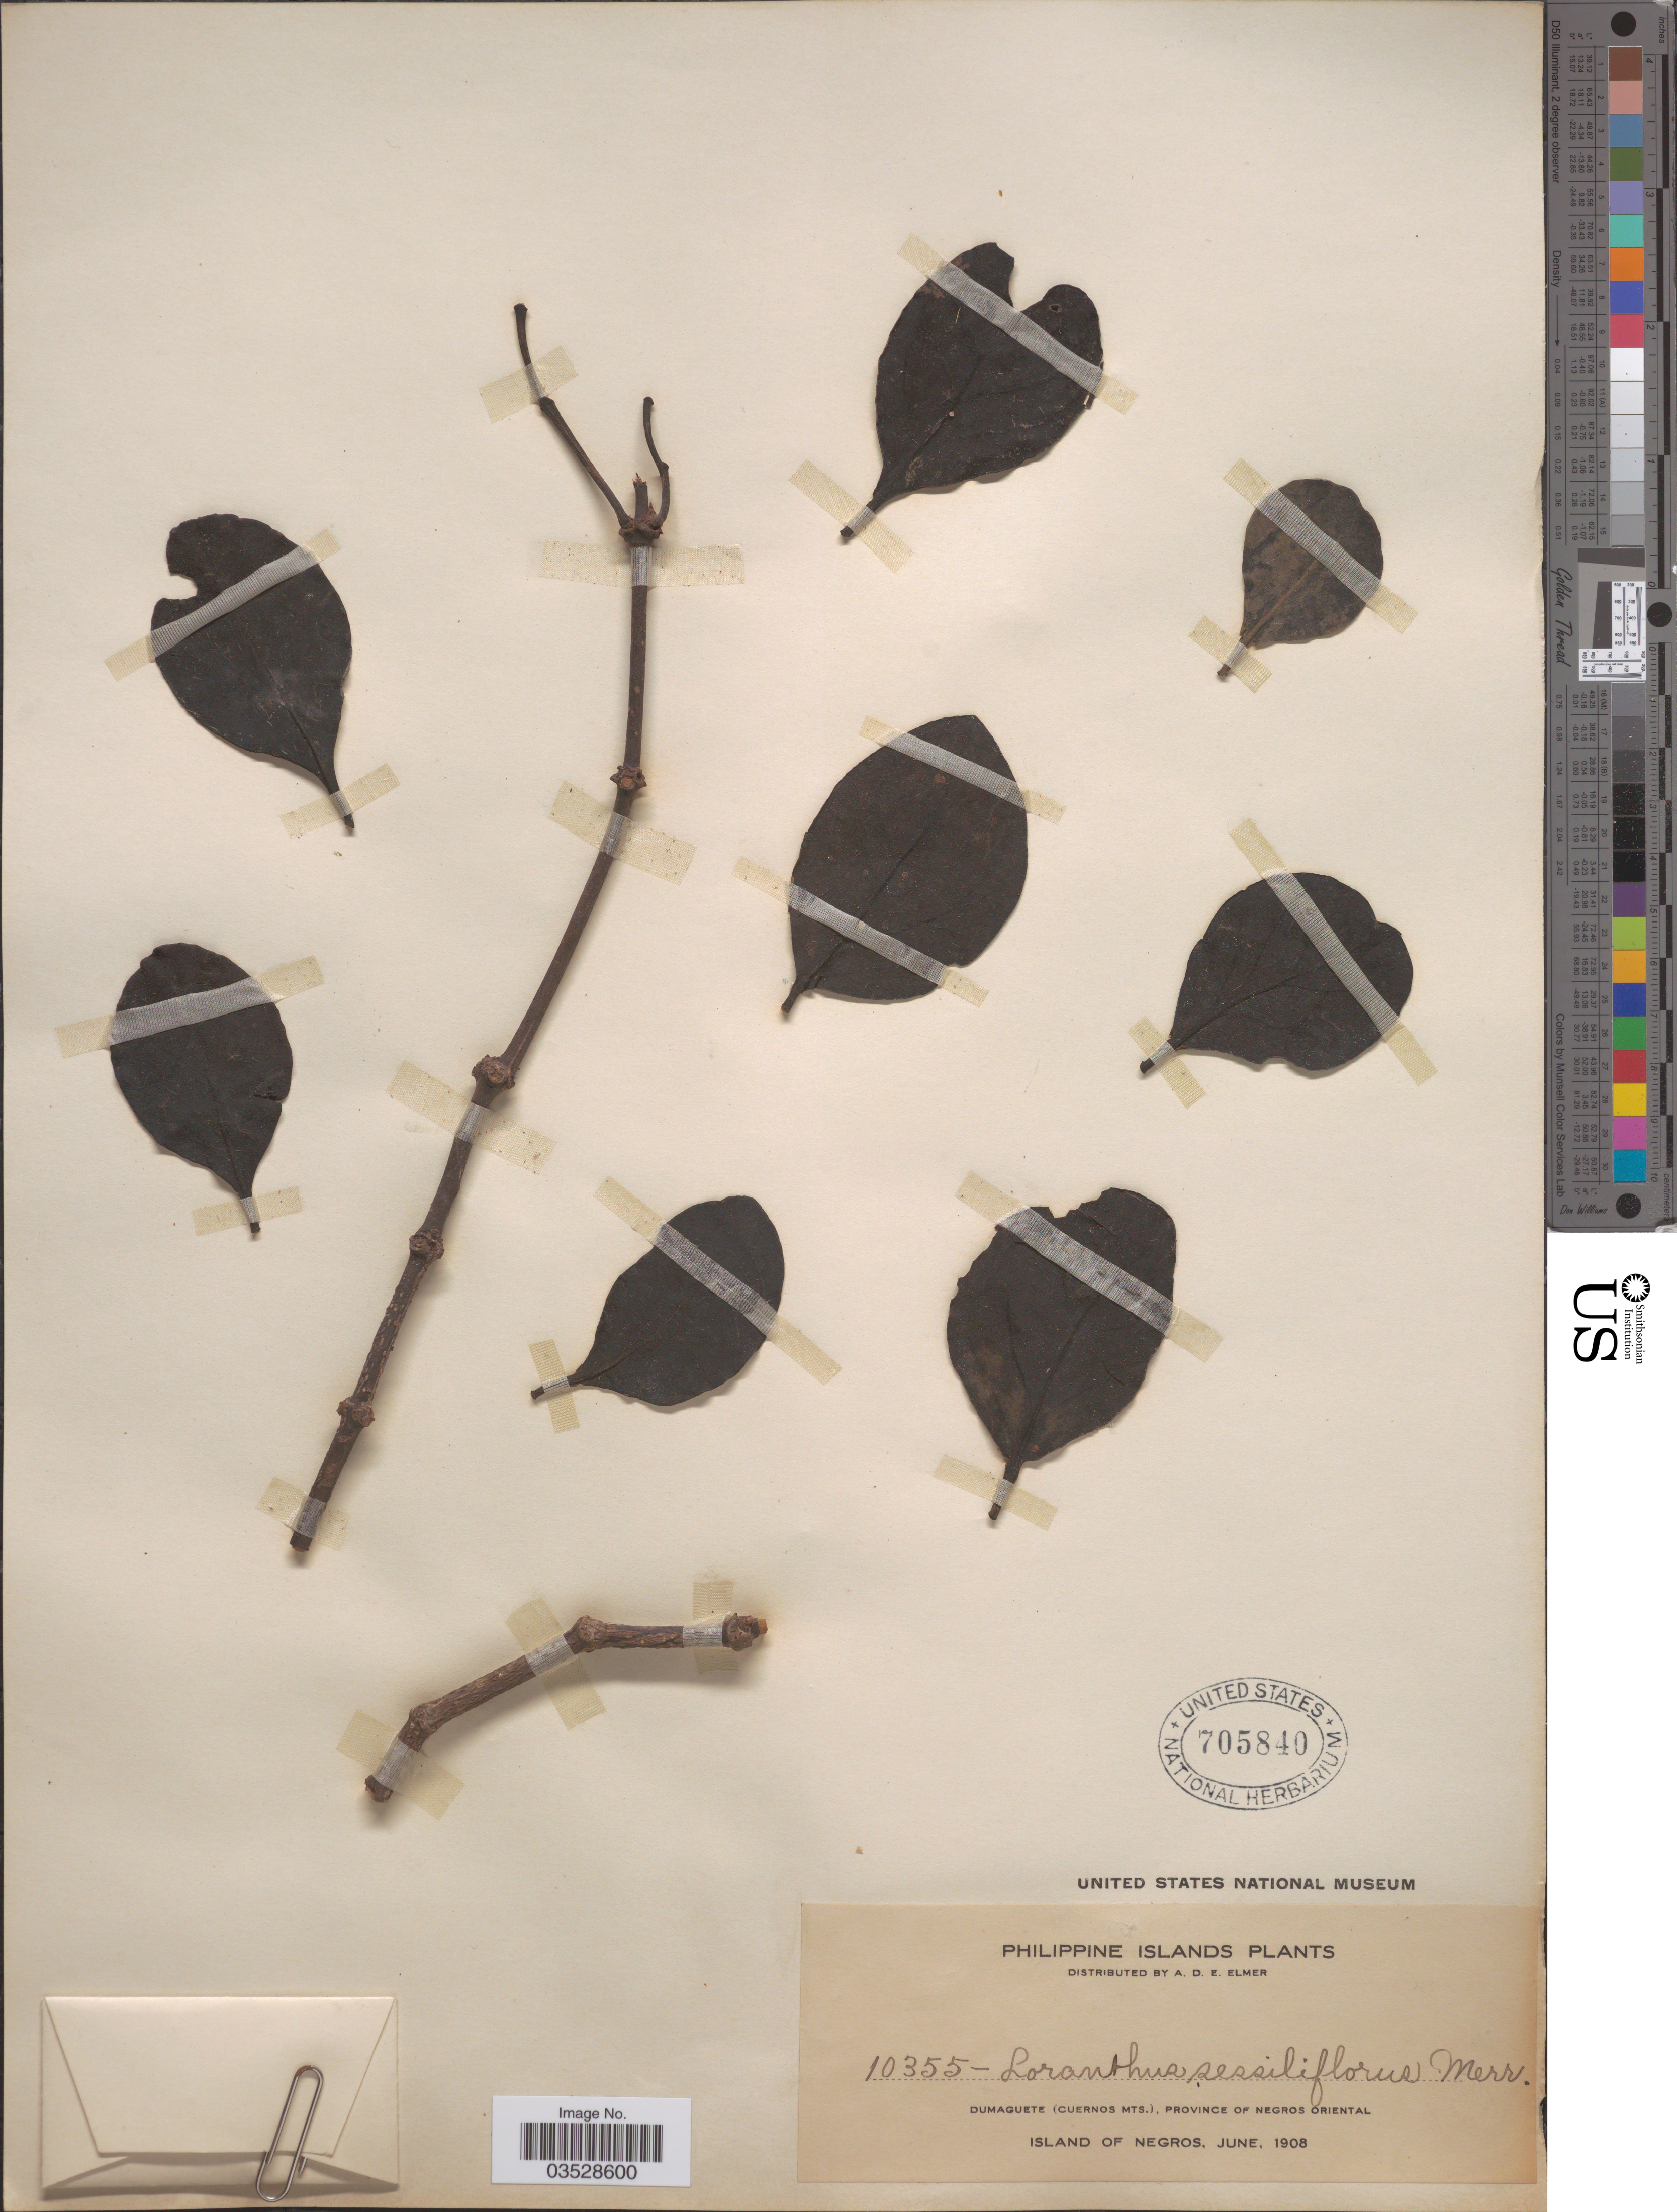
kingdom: Plantae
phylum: Tracheophyta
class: Magnoliopsida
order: Santalales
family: Loranthaceae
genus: Loranthus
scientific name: Loranthus sessiliflorus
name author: Merr.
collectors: A. D. E. Elmer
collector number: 10355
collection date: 1908-06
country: Philippines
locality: Dumaguete (Cuernos Mts.), Province of Negros Oriental. Island of Negros.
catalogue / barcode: US 705840